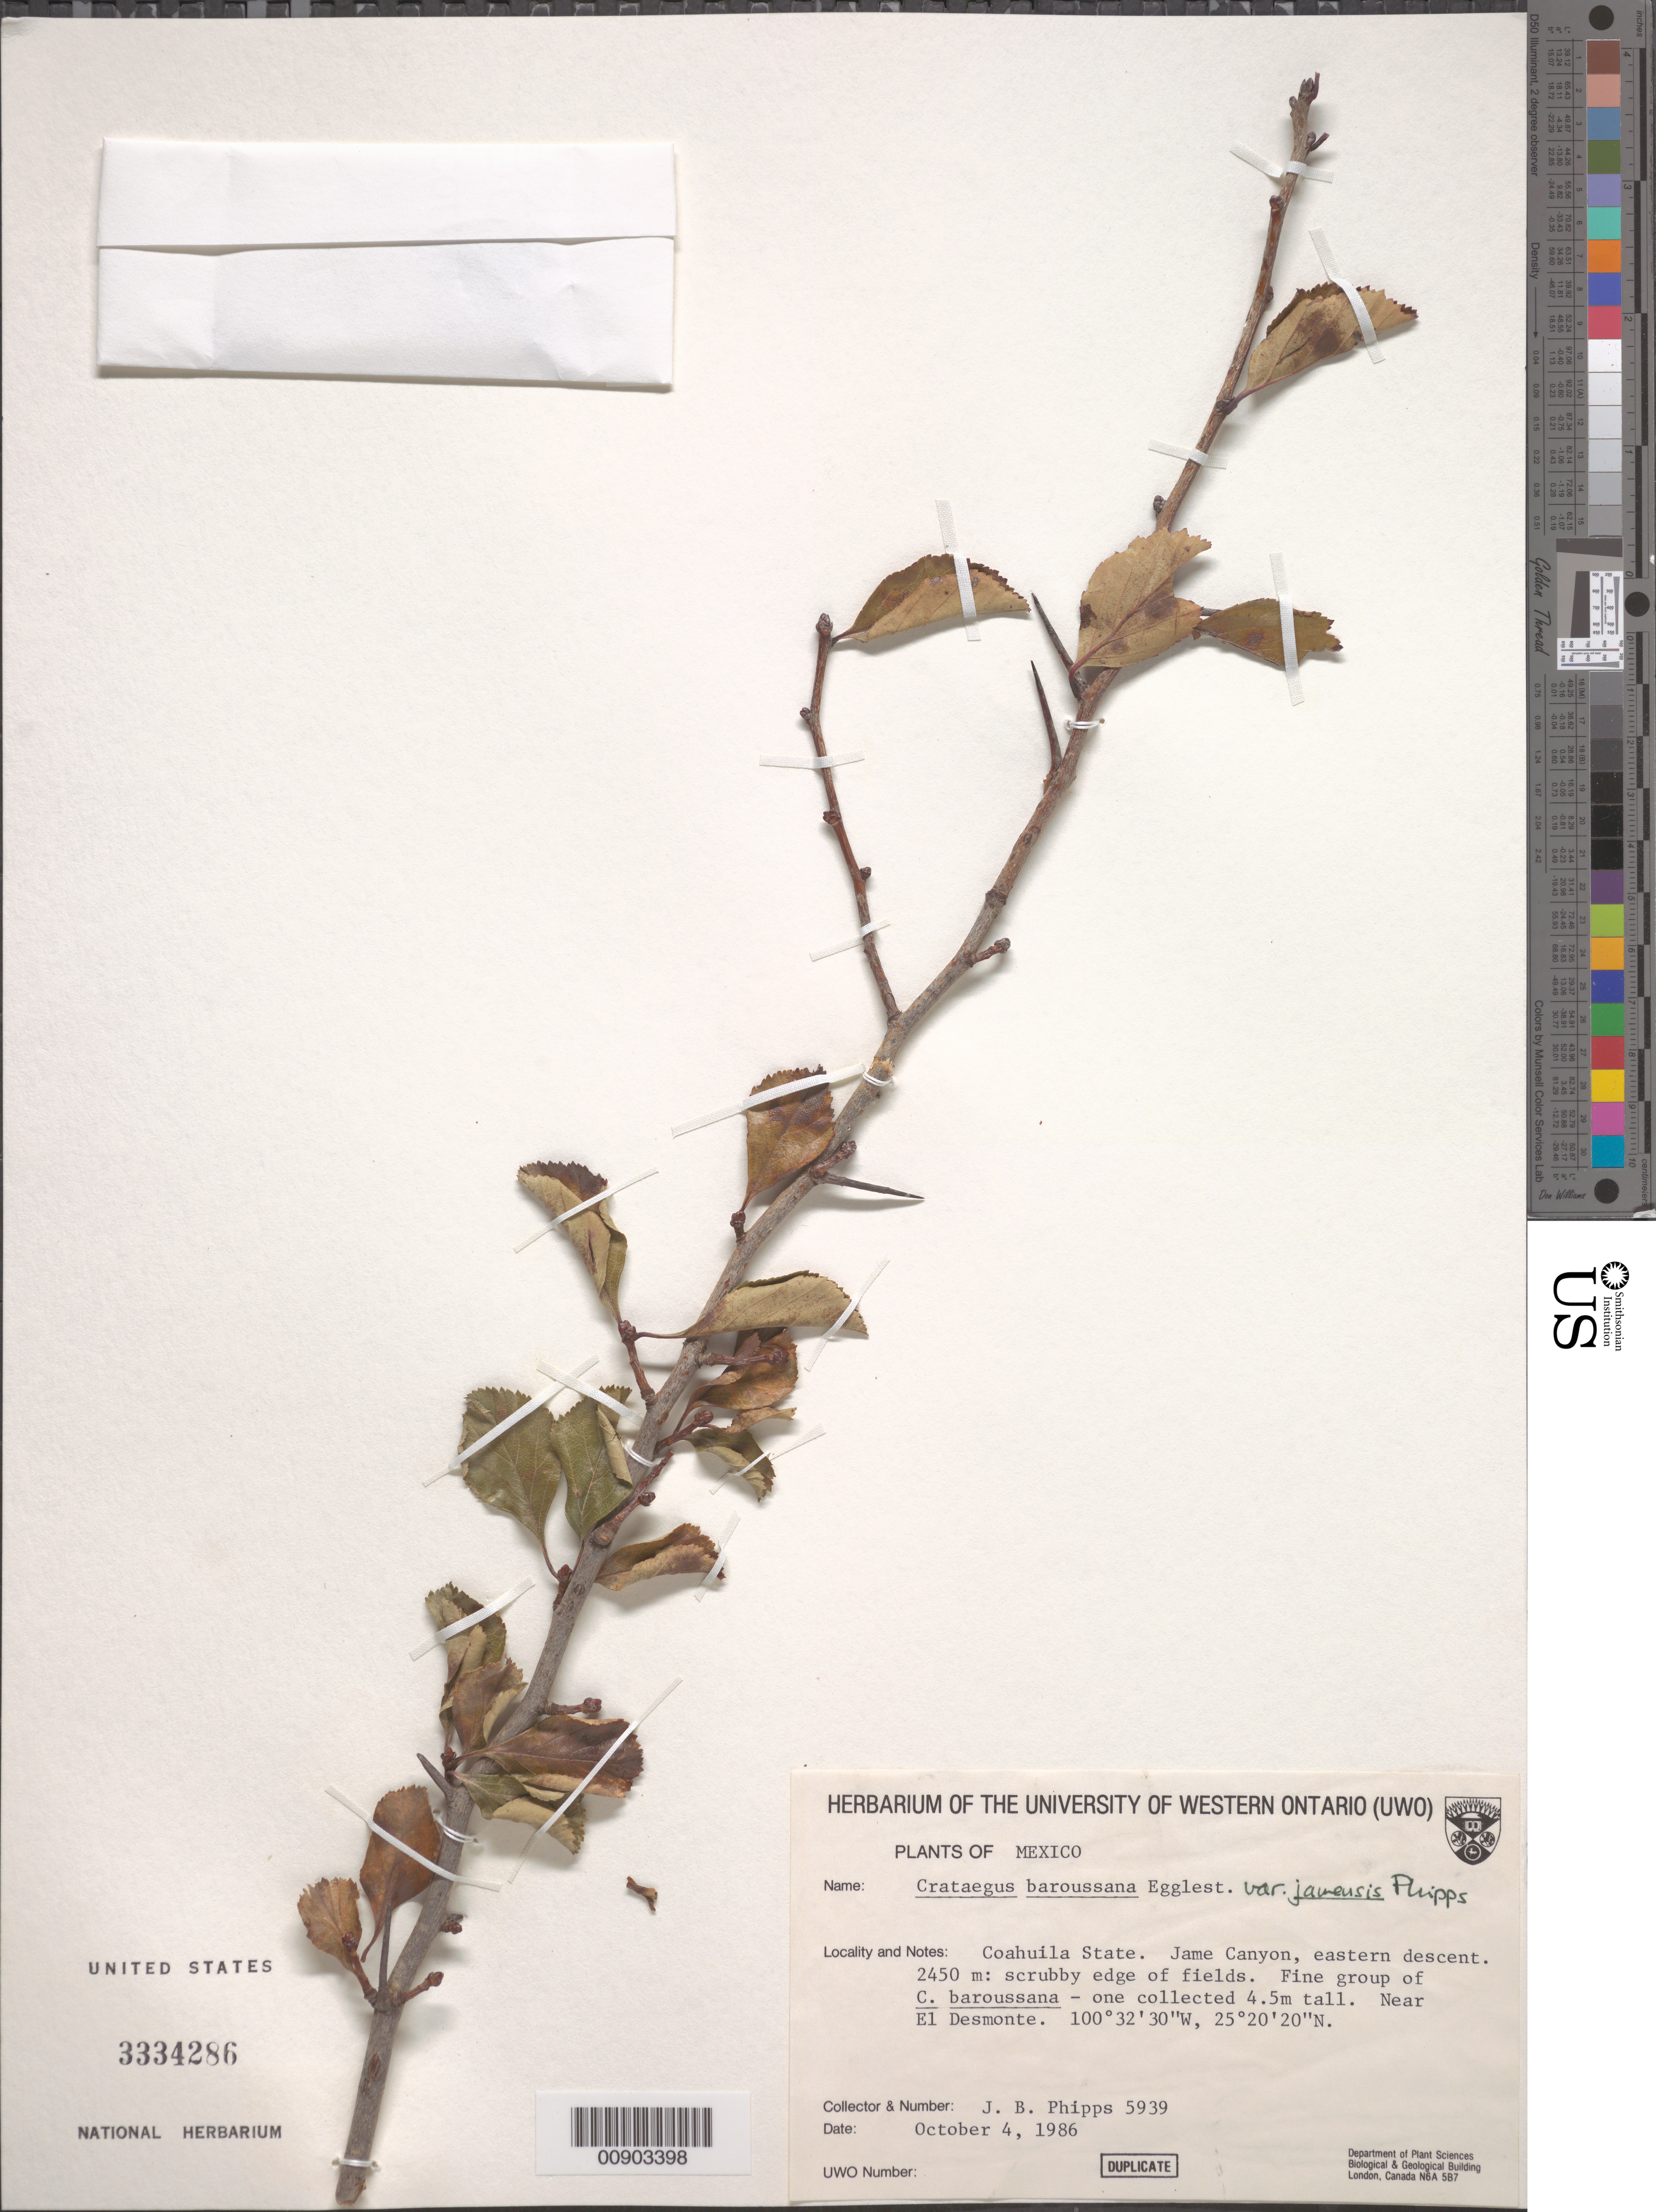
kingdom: Plantae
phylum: Tracheophyta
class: Magnoliopsida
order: Rosales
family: Rosaceae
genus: Crataegus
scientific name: Crataegus baroussana var. jamensis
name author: J.B. Phipps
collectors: J. Phipps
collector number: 5939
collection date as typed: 04 Oct 1986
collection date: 1986-10-04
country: Mexico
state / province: Coahuila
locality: Coahuila State. Jame Canyon, eastern descent. Near El Desmonte.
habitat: Scrubby edge of fields.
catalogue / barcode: US 3334286